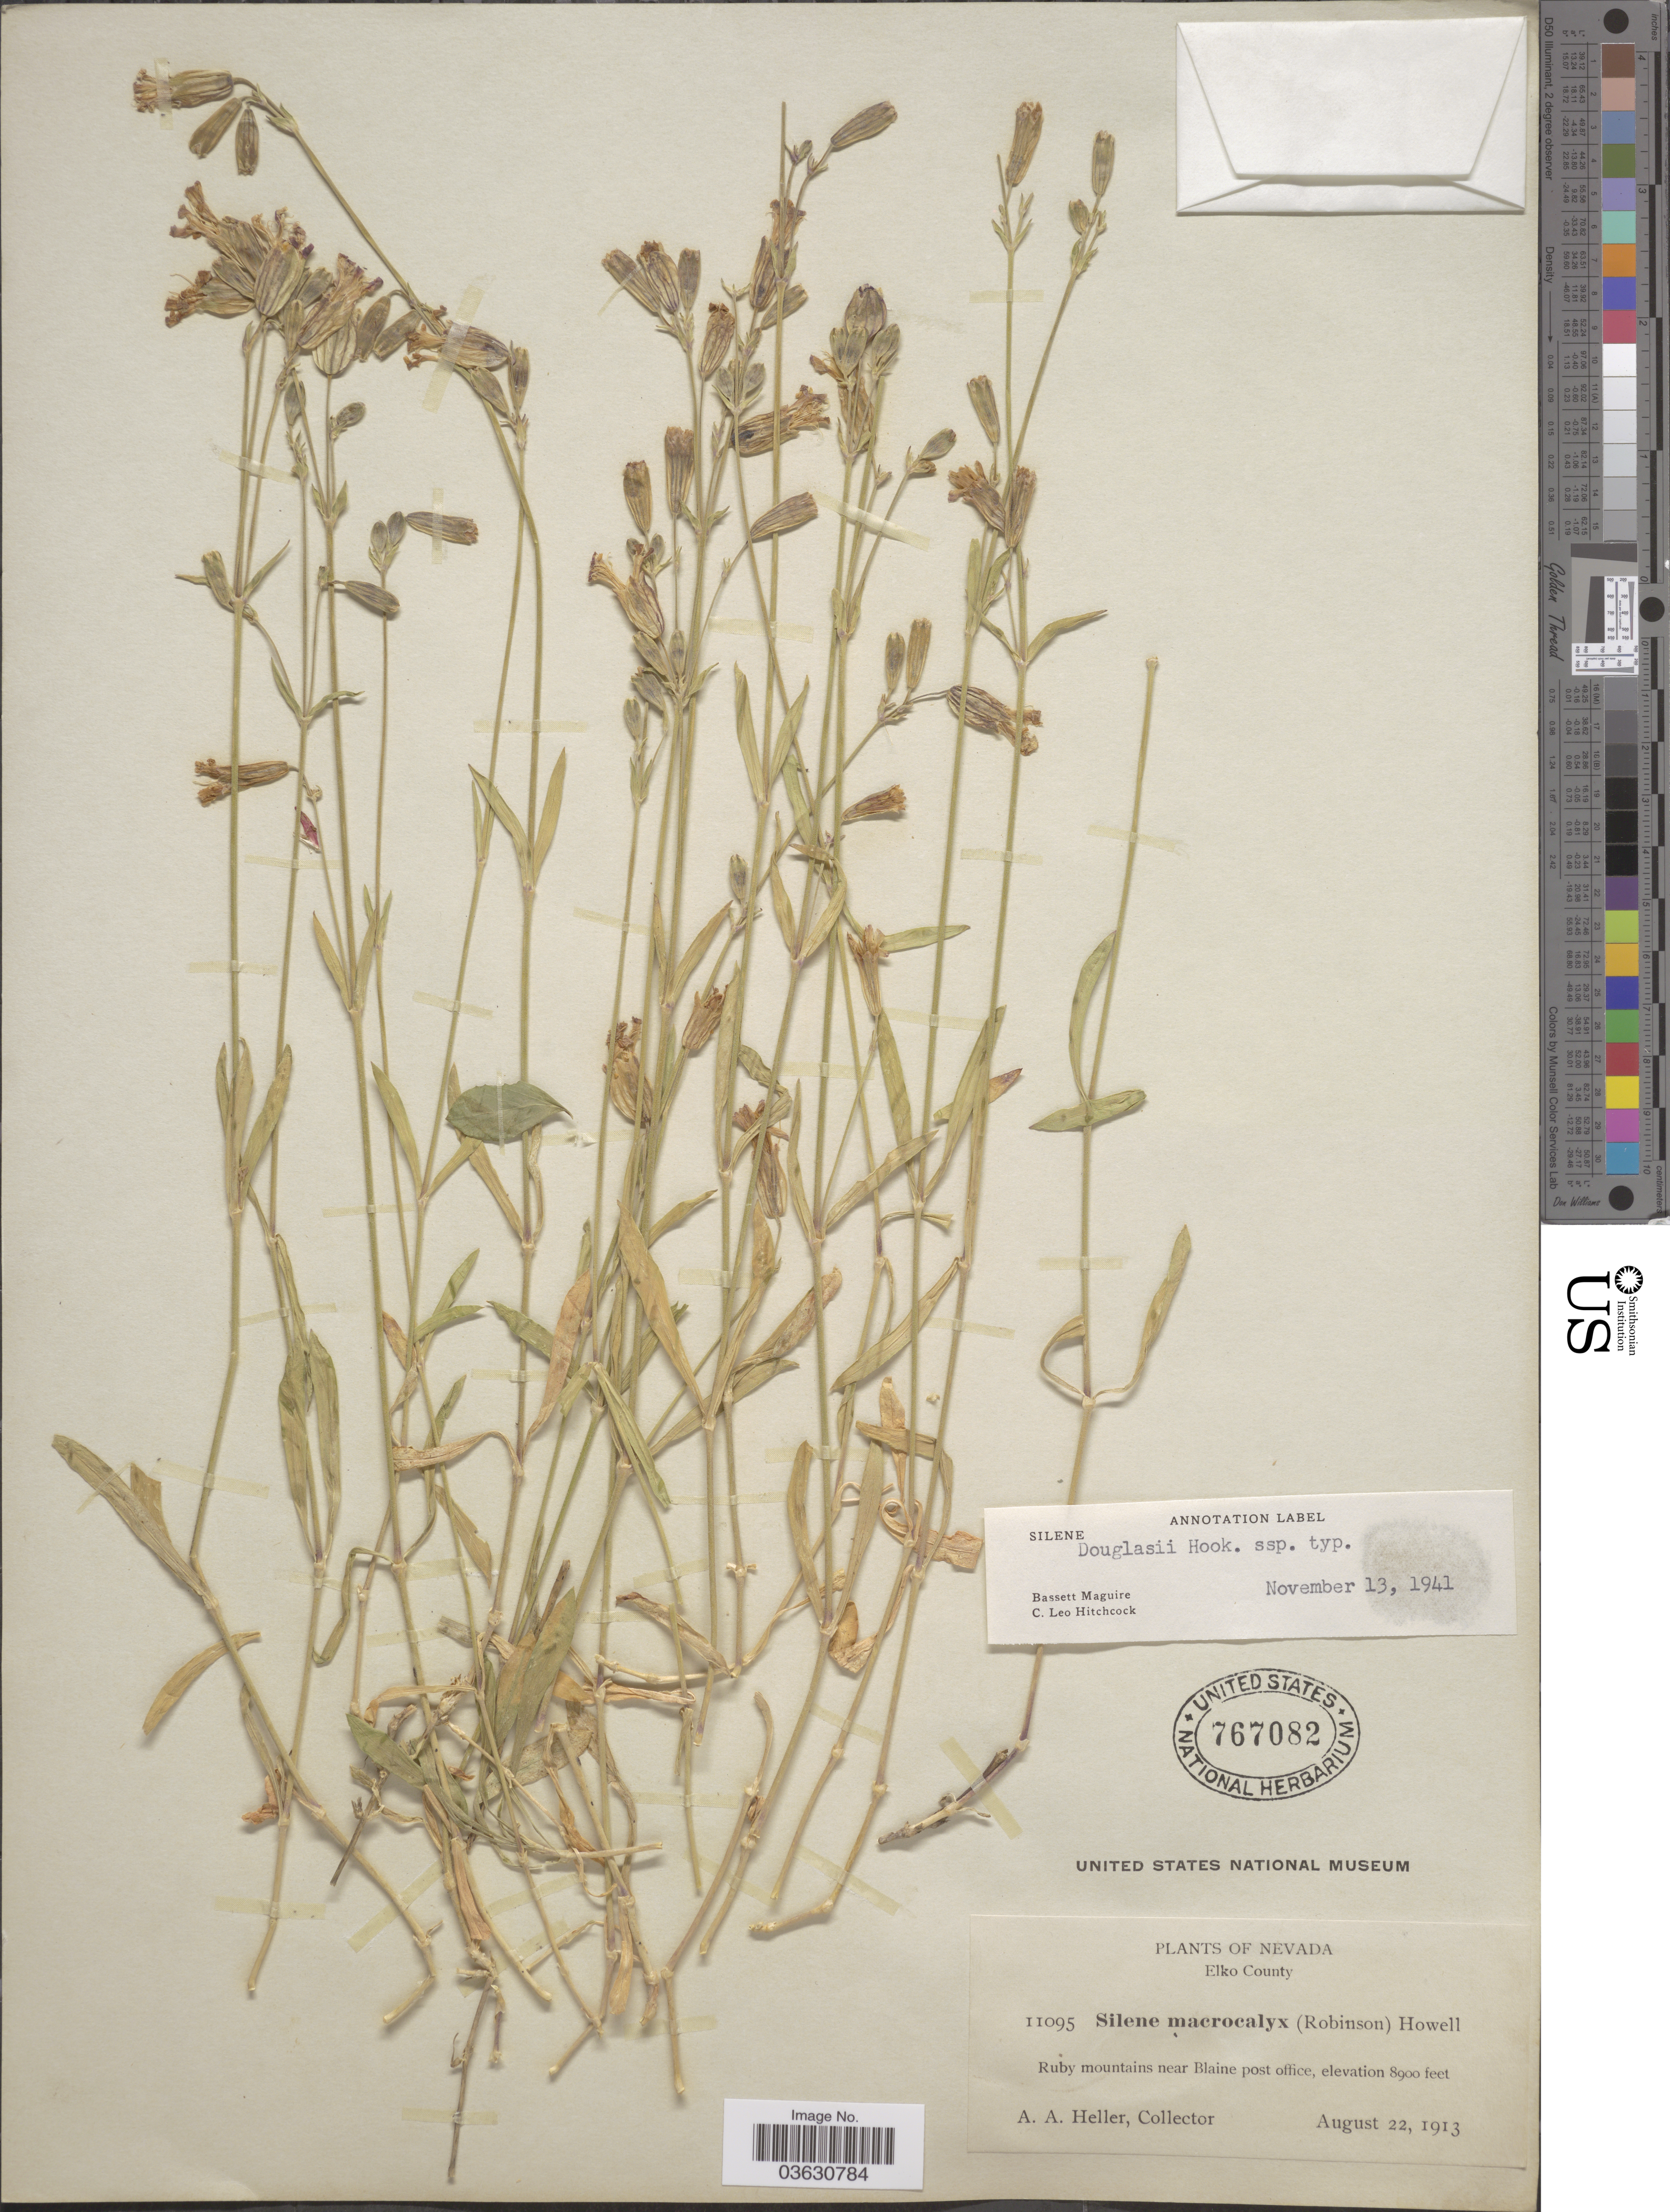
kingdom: Plantae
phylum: Tracheophyta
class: Magnoliopsida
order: Caryophyllales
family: Caryophyllaceae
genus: Silene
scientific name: Silene douglasii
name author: Hook.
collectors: A. A. Heller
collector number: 11095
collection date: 1913-08-22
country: United States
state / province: Nevada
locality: Elko County. Ruby mountains near Blaine post office.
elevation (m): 2713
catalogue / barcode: US 767082